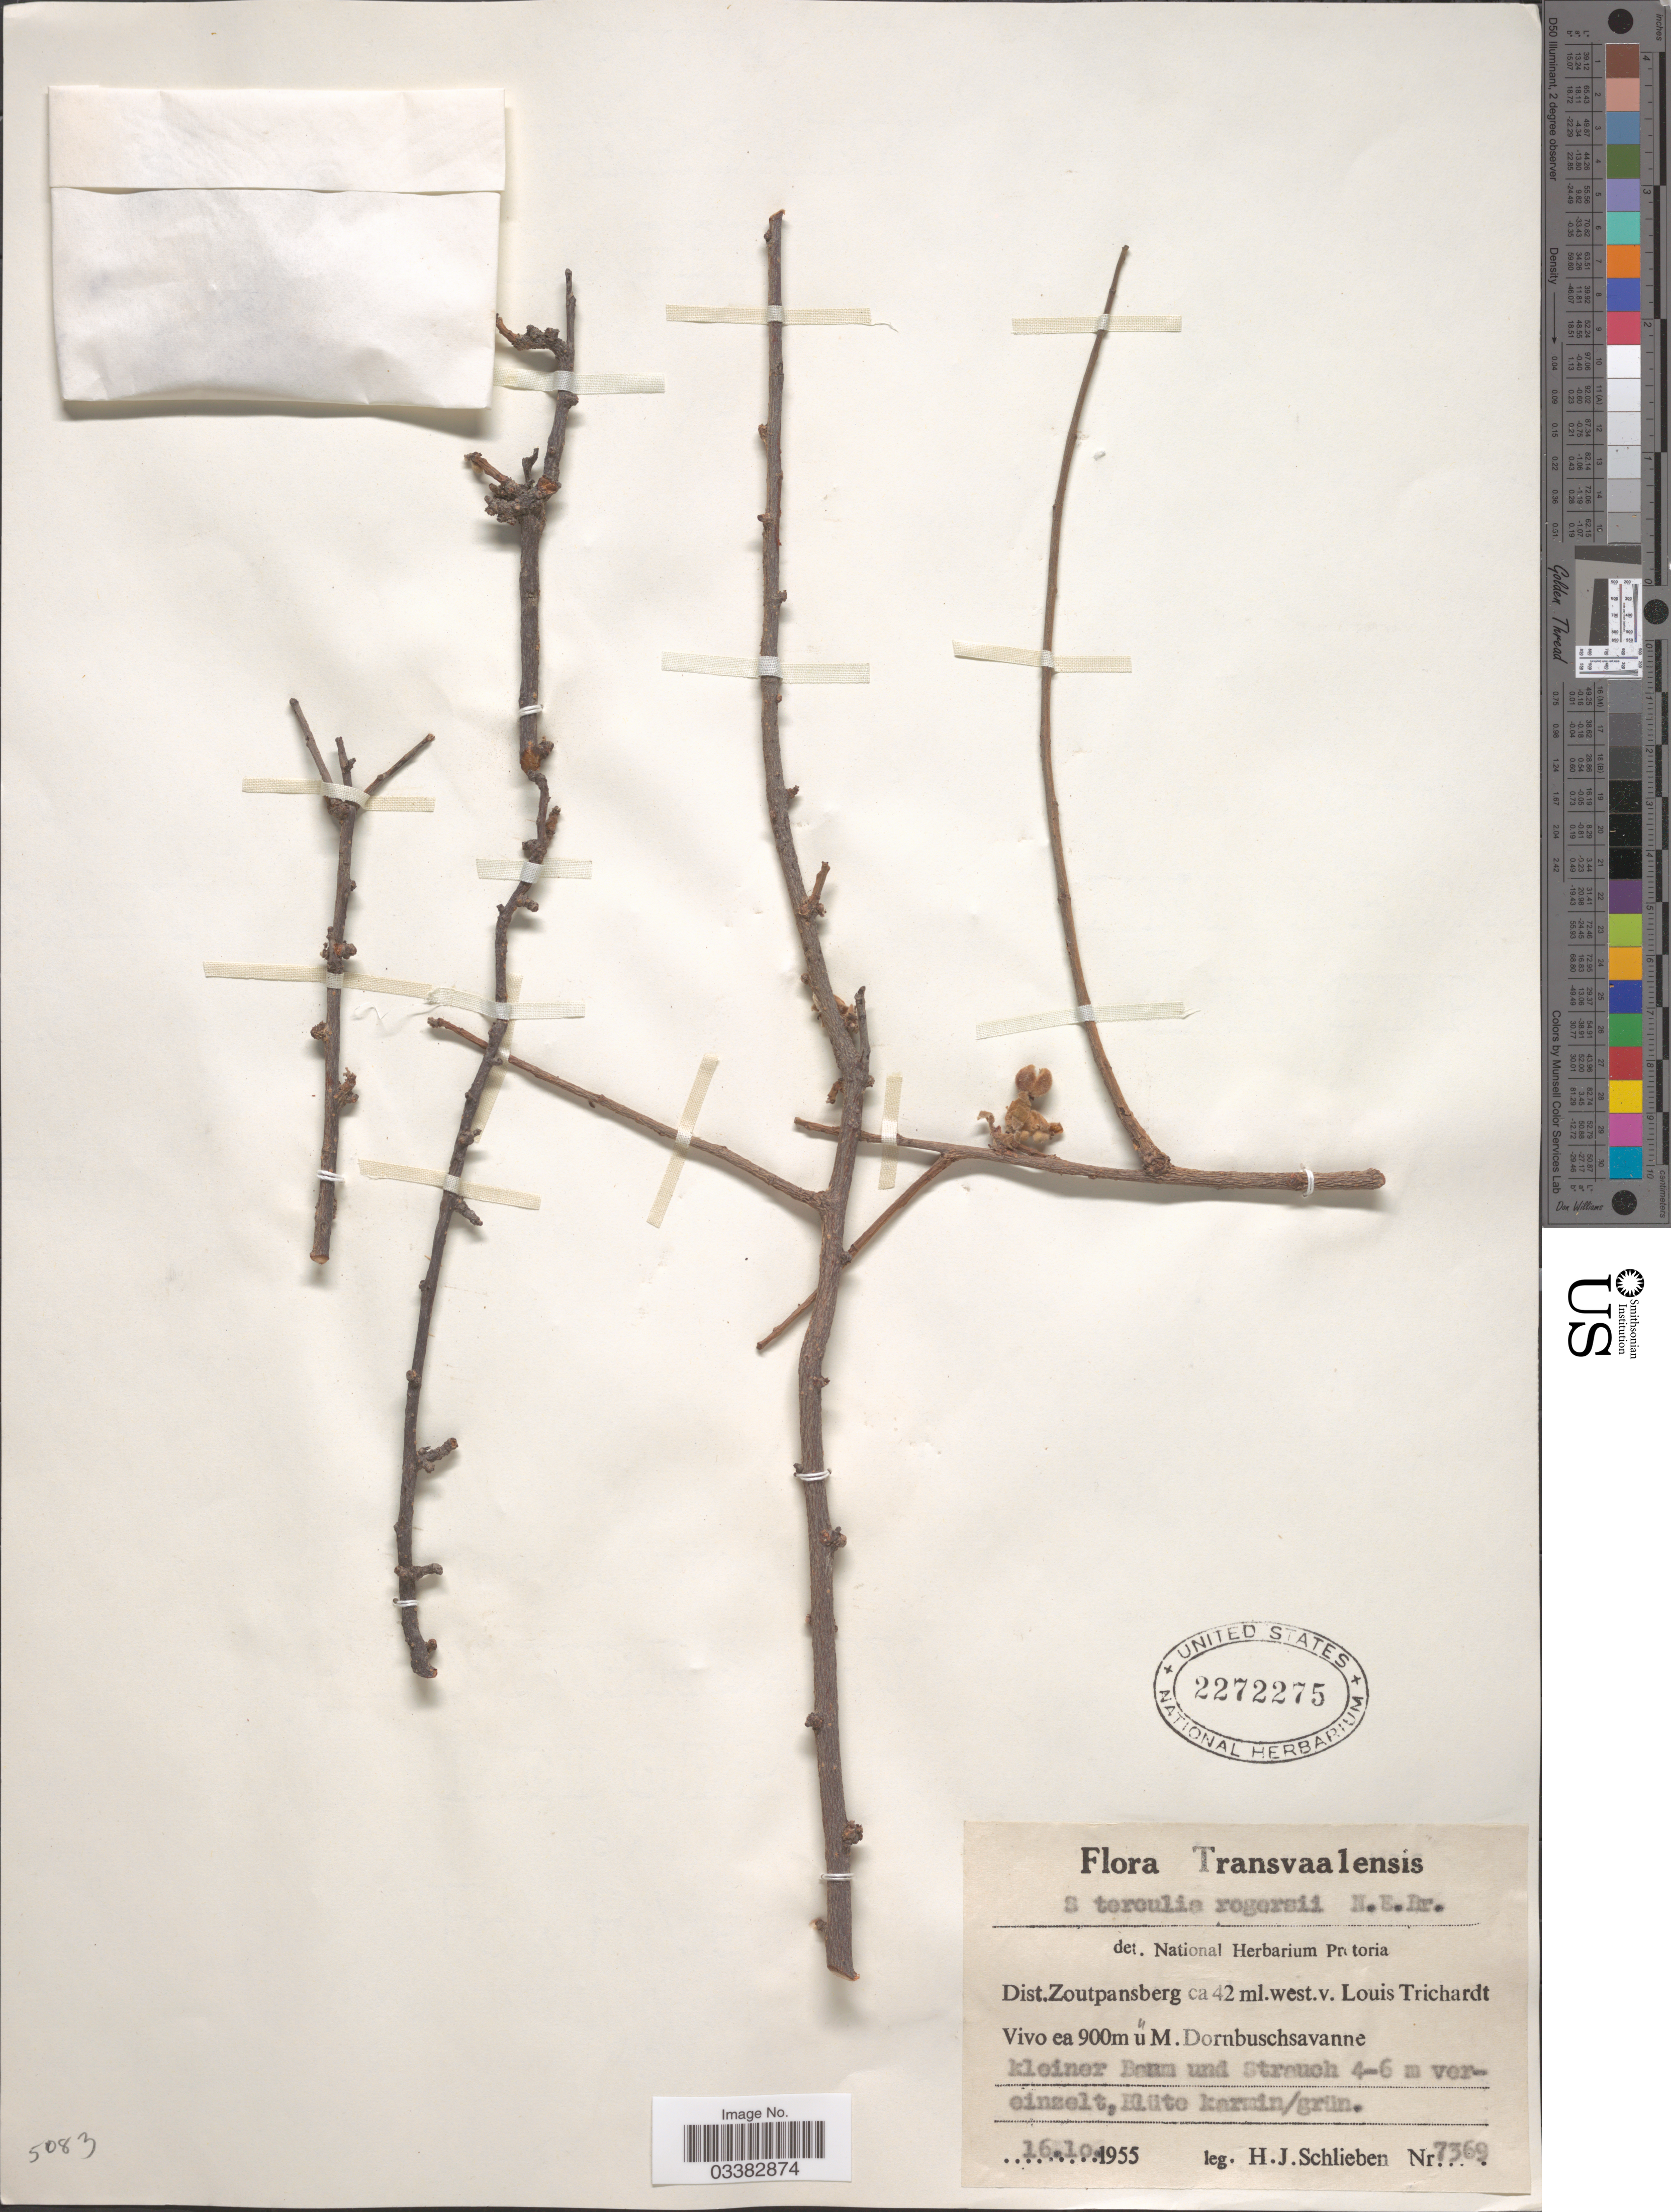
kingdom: Plantae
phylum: Tracheophyta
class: Magnoliopsida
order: Malvales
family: Malvaceae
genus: Sterculia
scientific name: Sterculia rogersii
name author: N.E. Br.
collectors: H. J. Schlieben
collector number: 7369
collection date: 1955-10-16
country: South Africa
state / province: Limpopo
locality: Transvaalensis. Dist. Zoutpansberg ca 42 ml. west. v. Louis Trichardt Vivo.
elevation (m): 900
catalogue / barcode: US 2272275